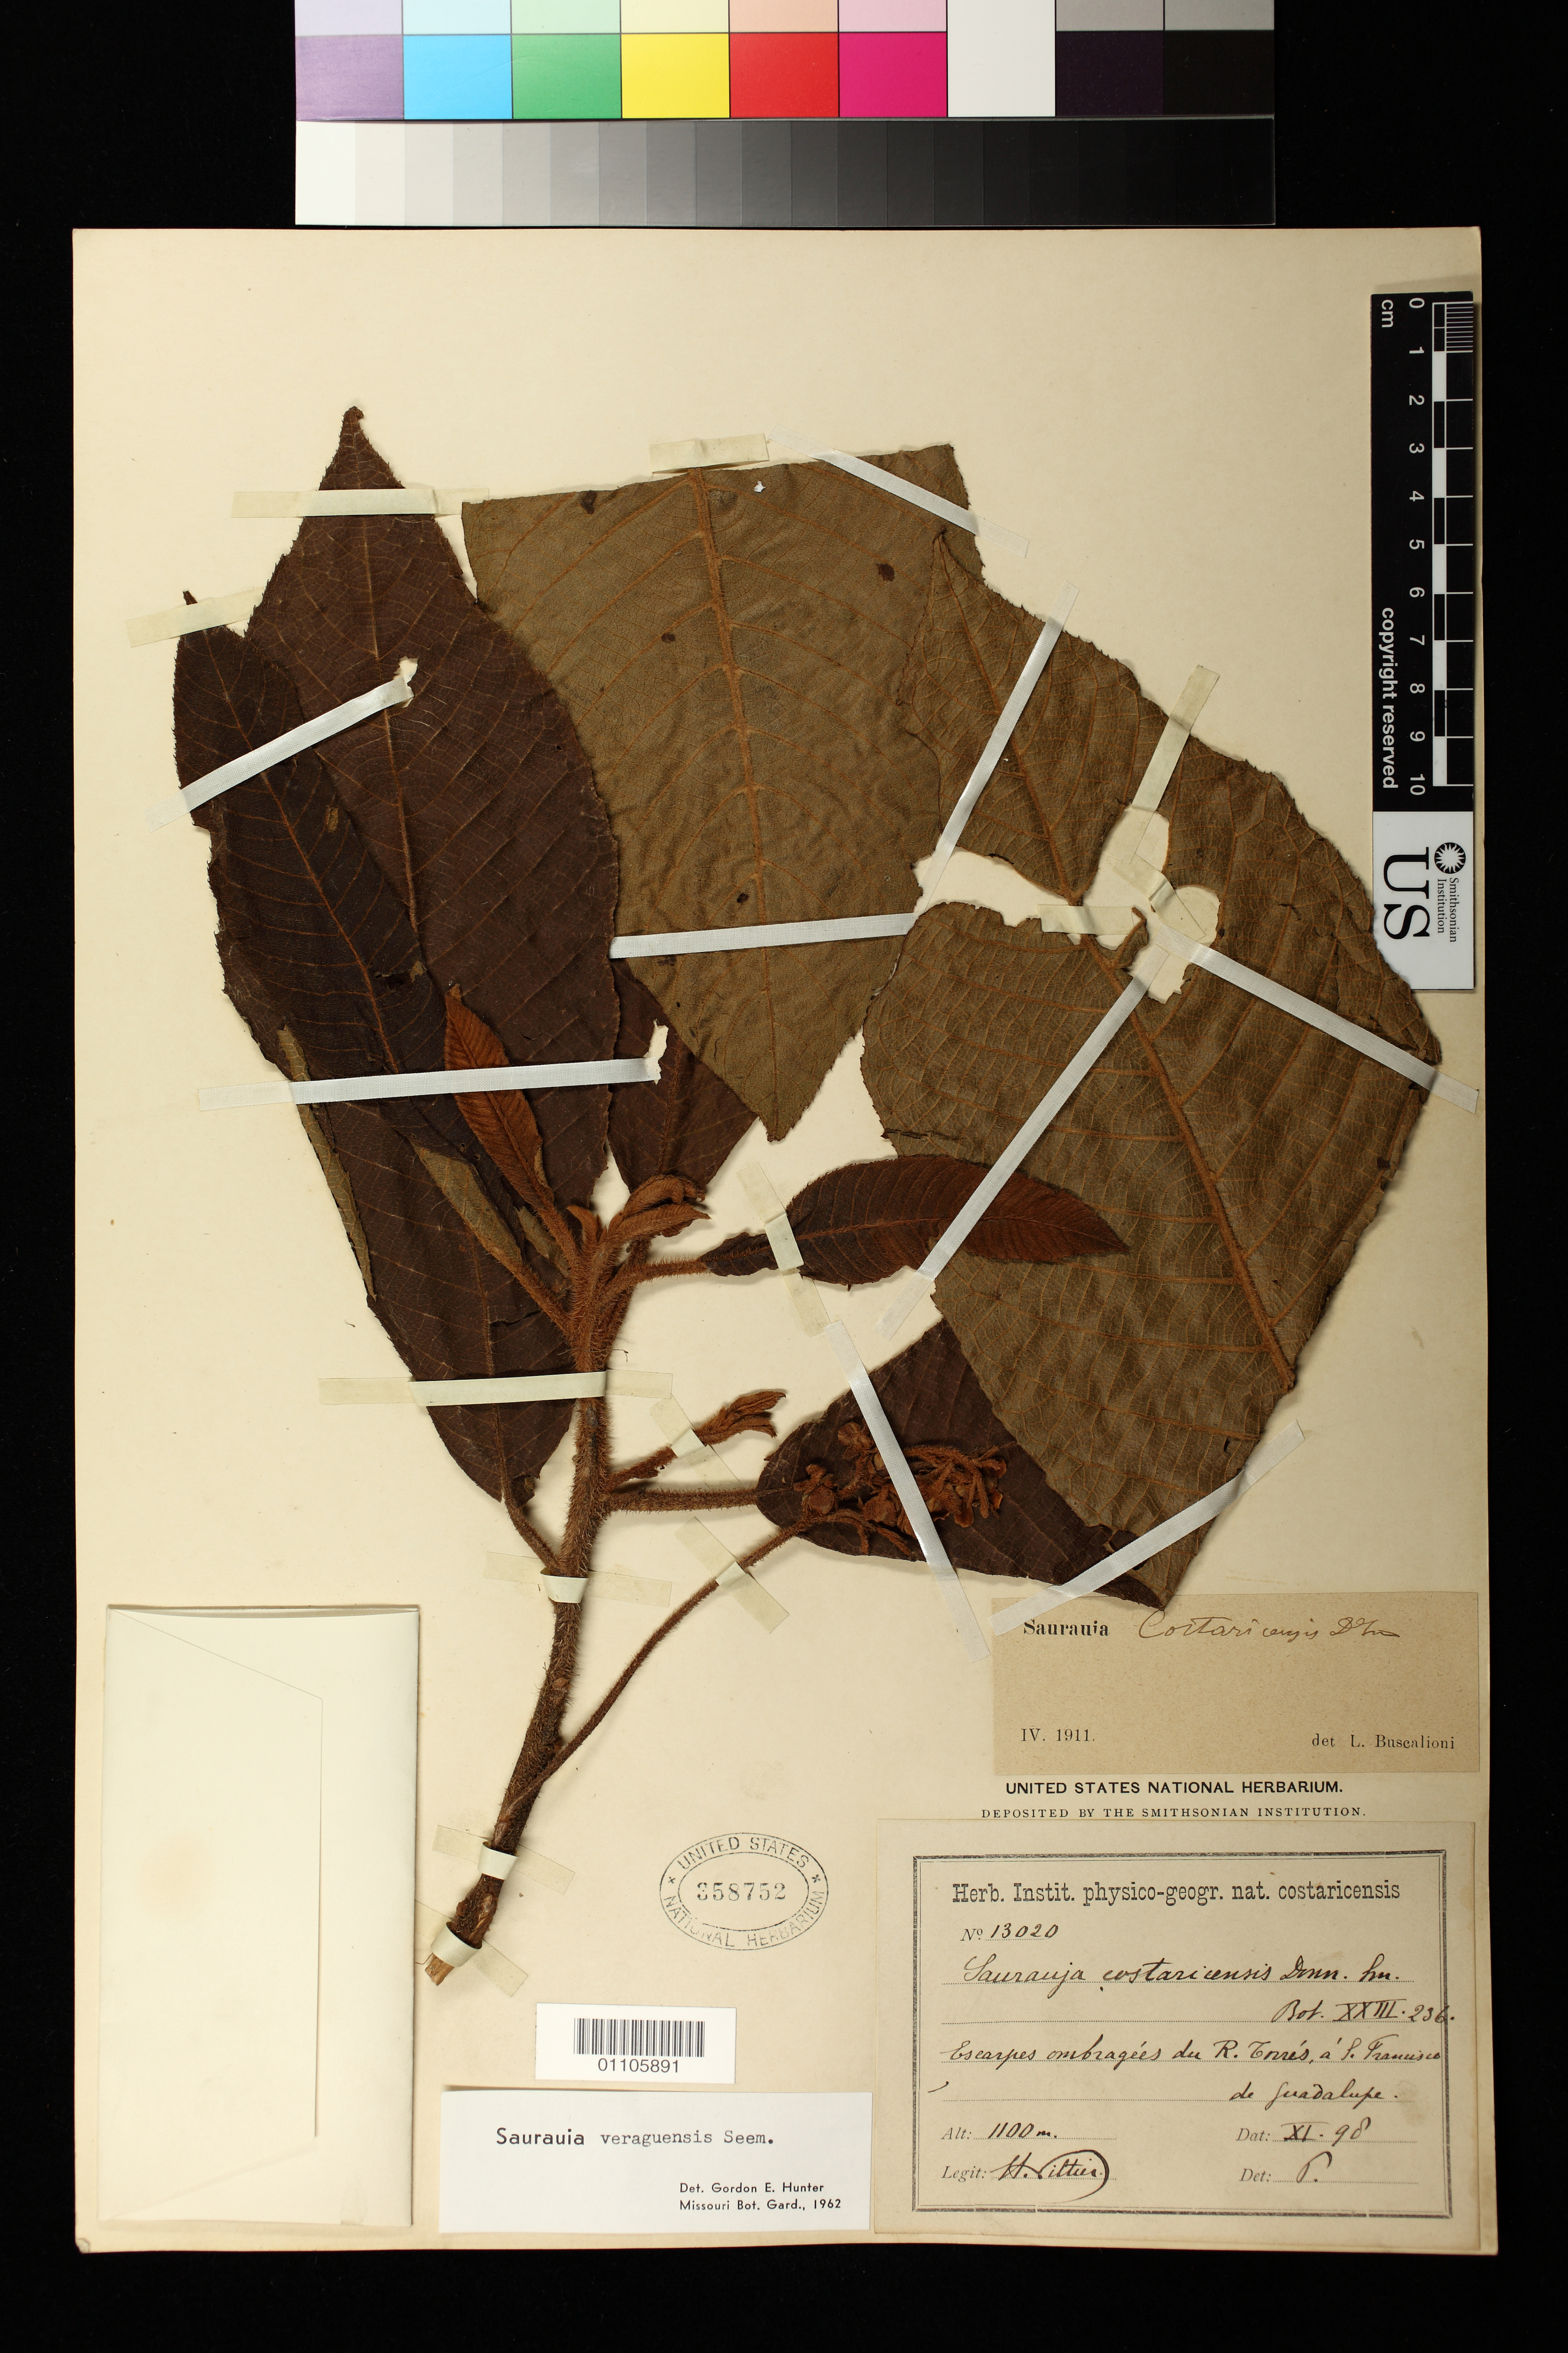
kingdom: Plantae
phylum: Tracheophyta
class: Magnoliopsida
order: Ericales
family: Actinidiaceae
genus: Saurauia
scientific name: Saurauia costaricensis var. brachytricha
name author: Buscal.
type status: Syntype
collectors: H. F. Pittier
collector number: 13020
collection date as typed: Nov 1898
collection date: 1898-11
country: Costa Rica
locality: Escarpes ombragées du R. Torrés, á S. Francisco de Guadalupe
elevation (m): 1100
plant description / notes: Typification of the names Saurauia costaricensis var. brachytricha ("brachitricha") & S. costaricensis var. dolicotricha is confusing; Buscalioni cited some of the same collections (but apparently different duplicates?) under both names.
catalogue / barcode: US 358752